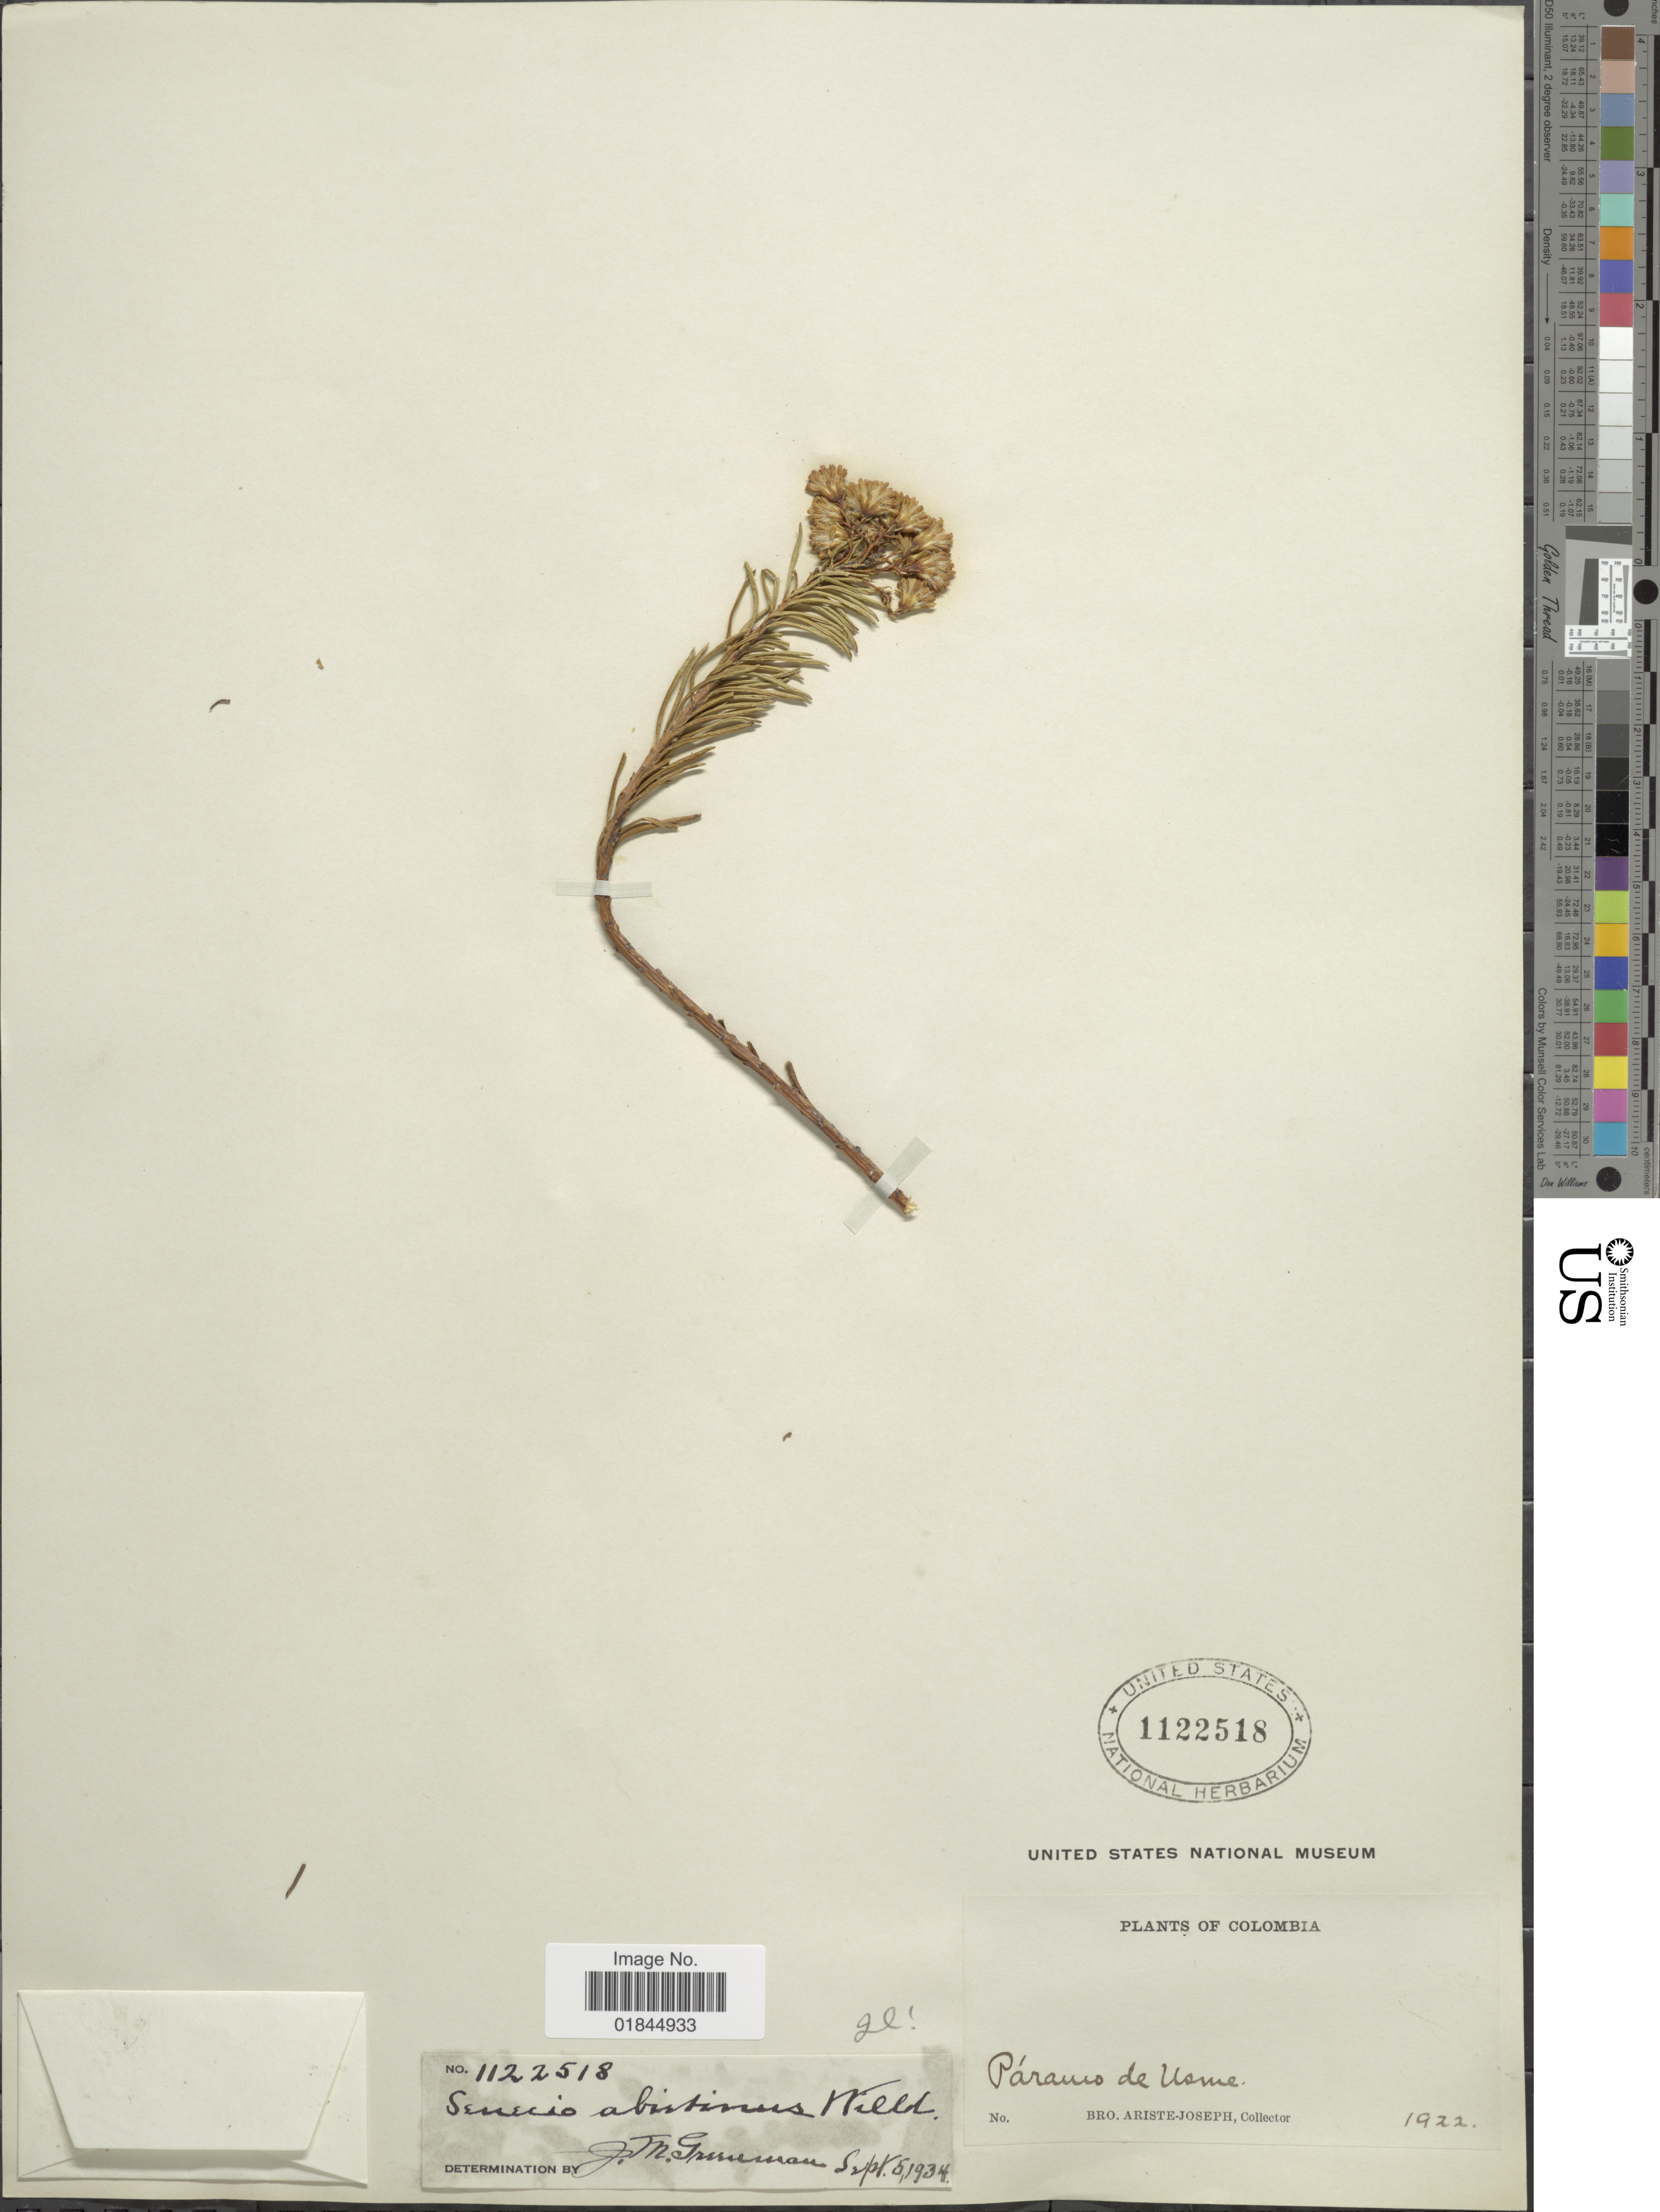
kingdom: Plantae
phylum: Tracheophyta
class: Magnoliopsida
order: Asterales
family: Asteraceae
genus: Pentacalia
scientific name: Pentacalia abietina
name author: (Willd. ex Wedd.) Cuatrec.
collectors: Bro. Ariste-Joseph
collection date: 1922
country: Colombia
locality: Paramo de Usme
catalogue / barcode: US 1122518